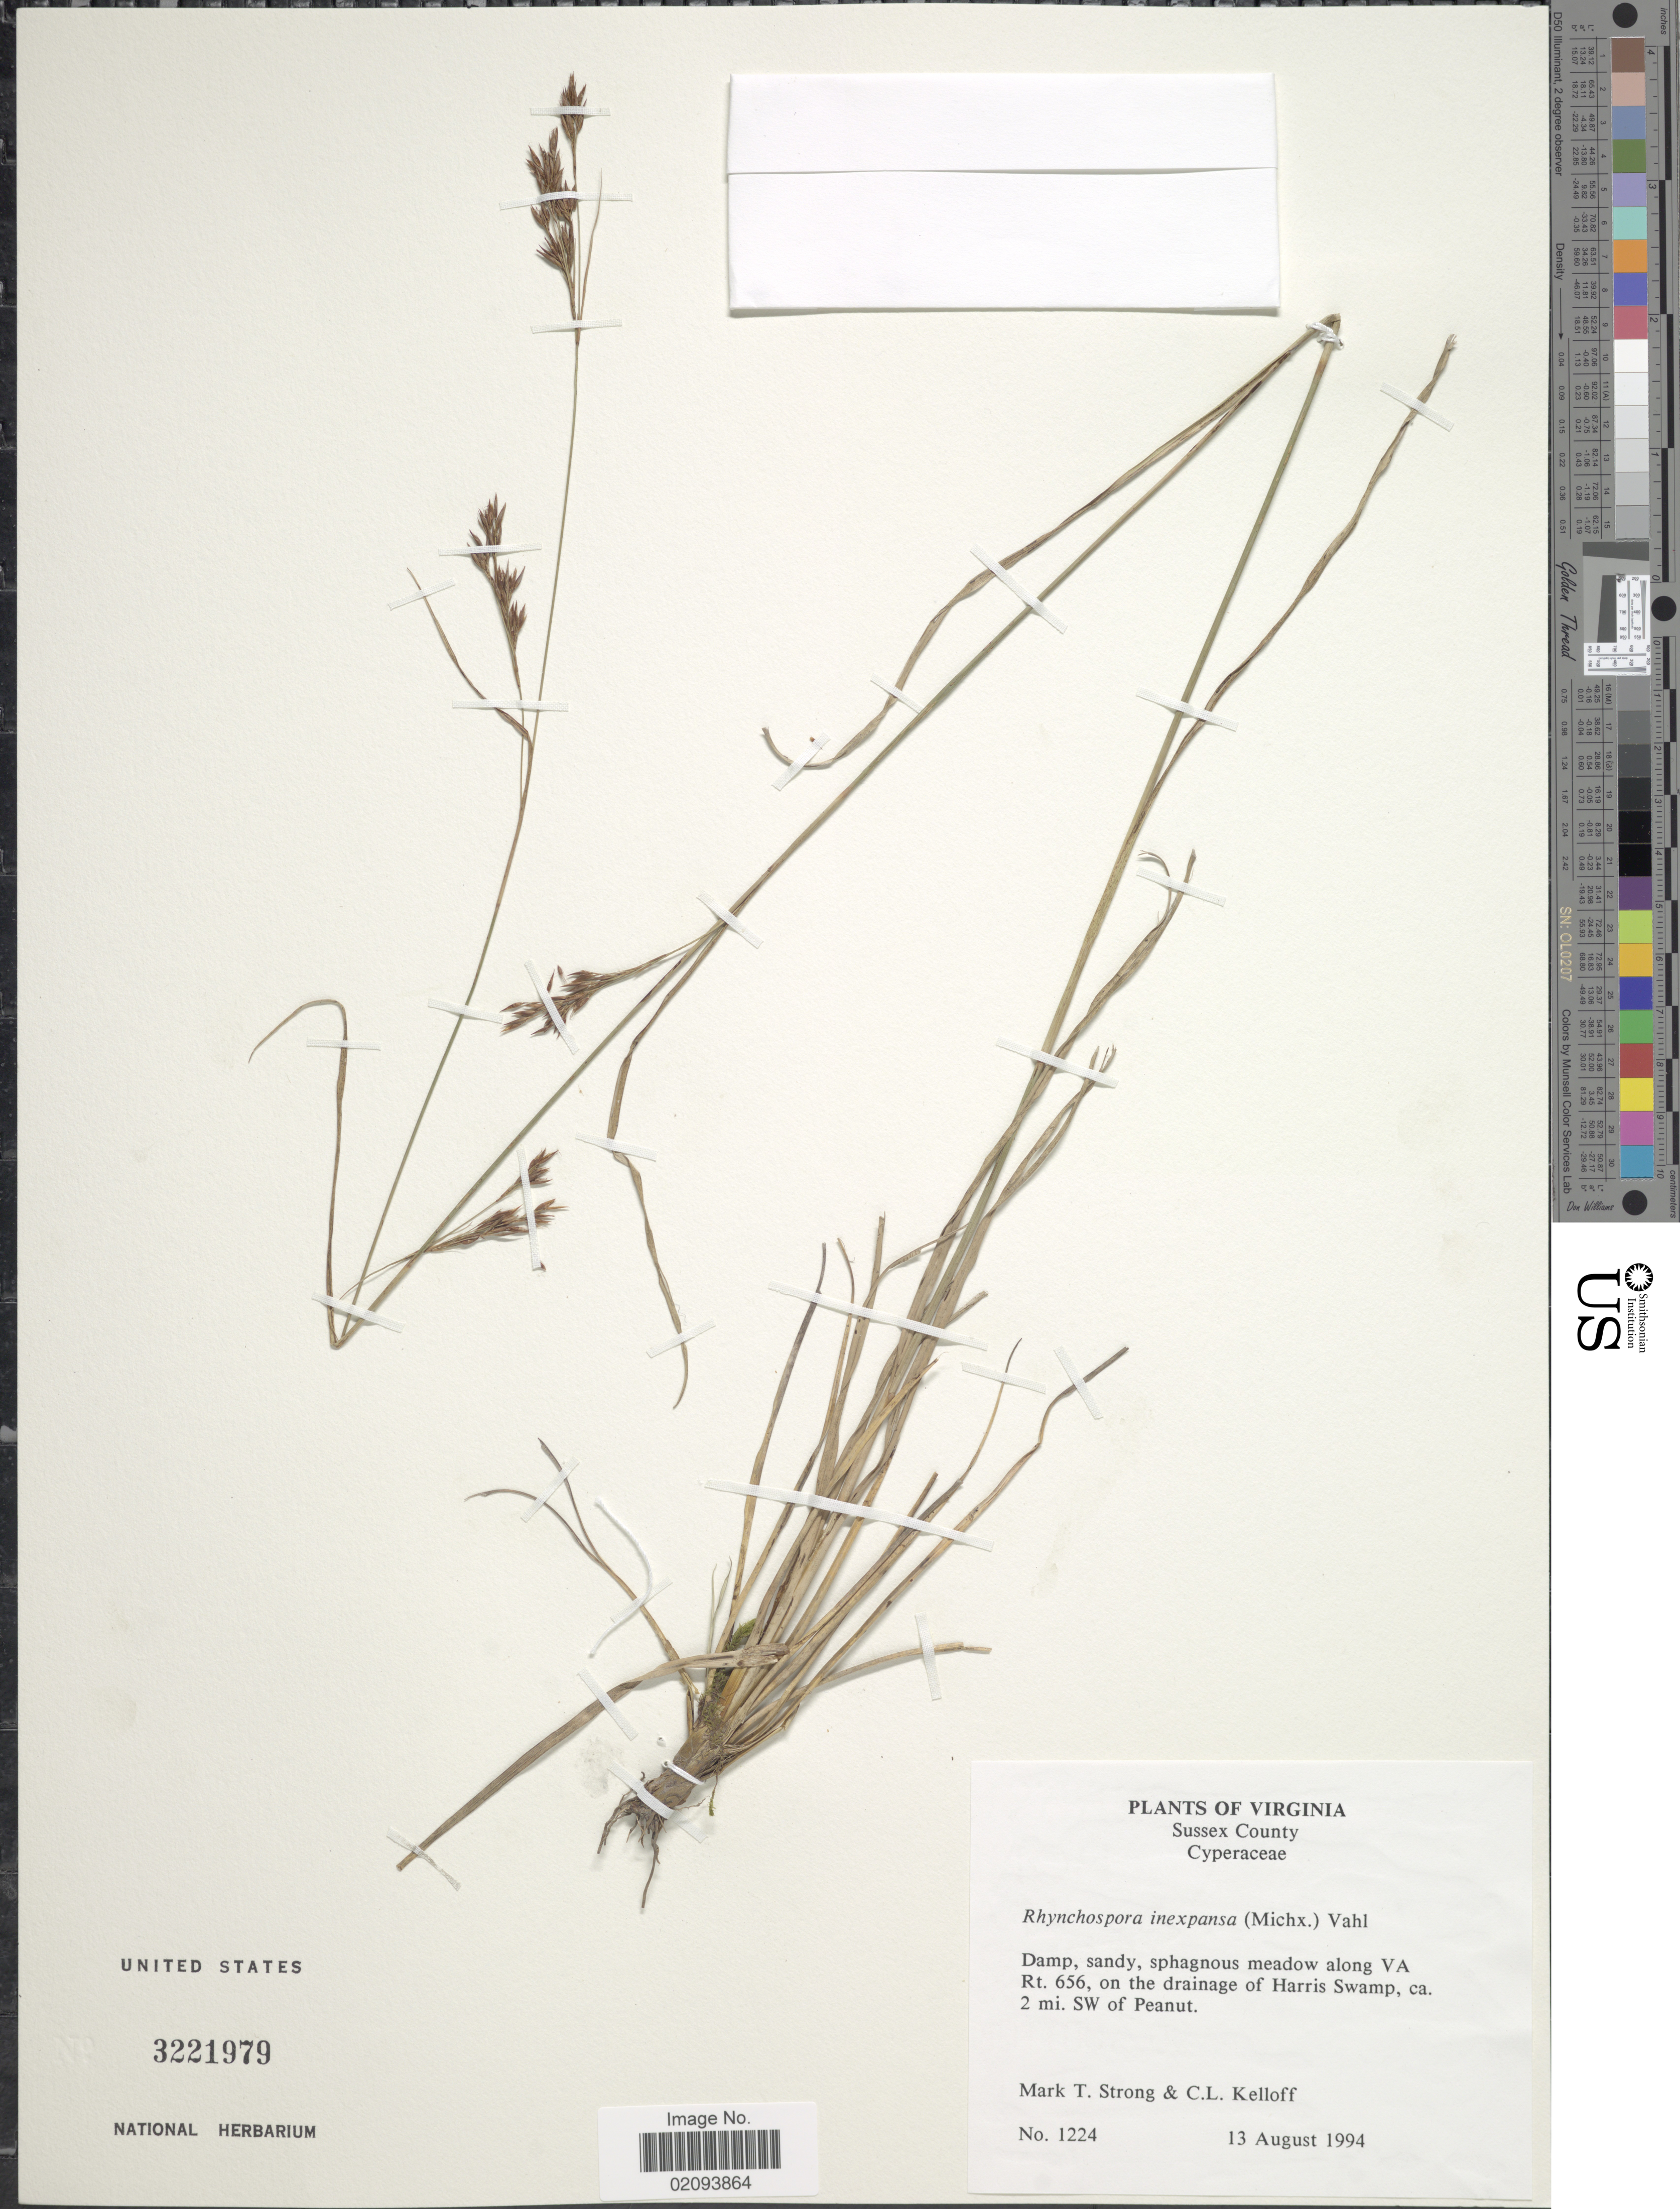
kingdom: Plantae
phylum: Tracheophyta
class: Liliopsida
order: Poales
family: Cyperaceae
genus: Rhynchospora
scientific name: Rhynchospora inexpansa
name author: (Michx.) Vahl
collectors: M. T. Strong & C. L. Kelloff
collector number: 1224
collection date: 1994-08-13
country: United States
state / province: Virginia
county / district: Sussex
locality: Sussex County. Damp, sandy, sphagnous meadow along VA Rt. 656, on the drainage of Harris Swamp, ca. 2 mi. SW of Peanut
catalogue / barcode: US 3221979